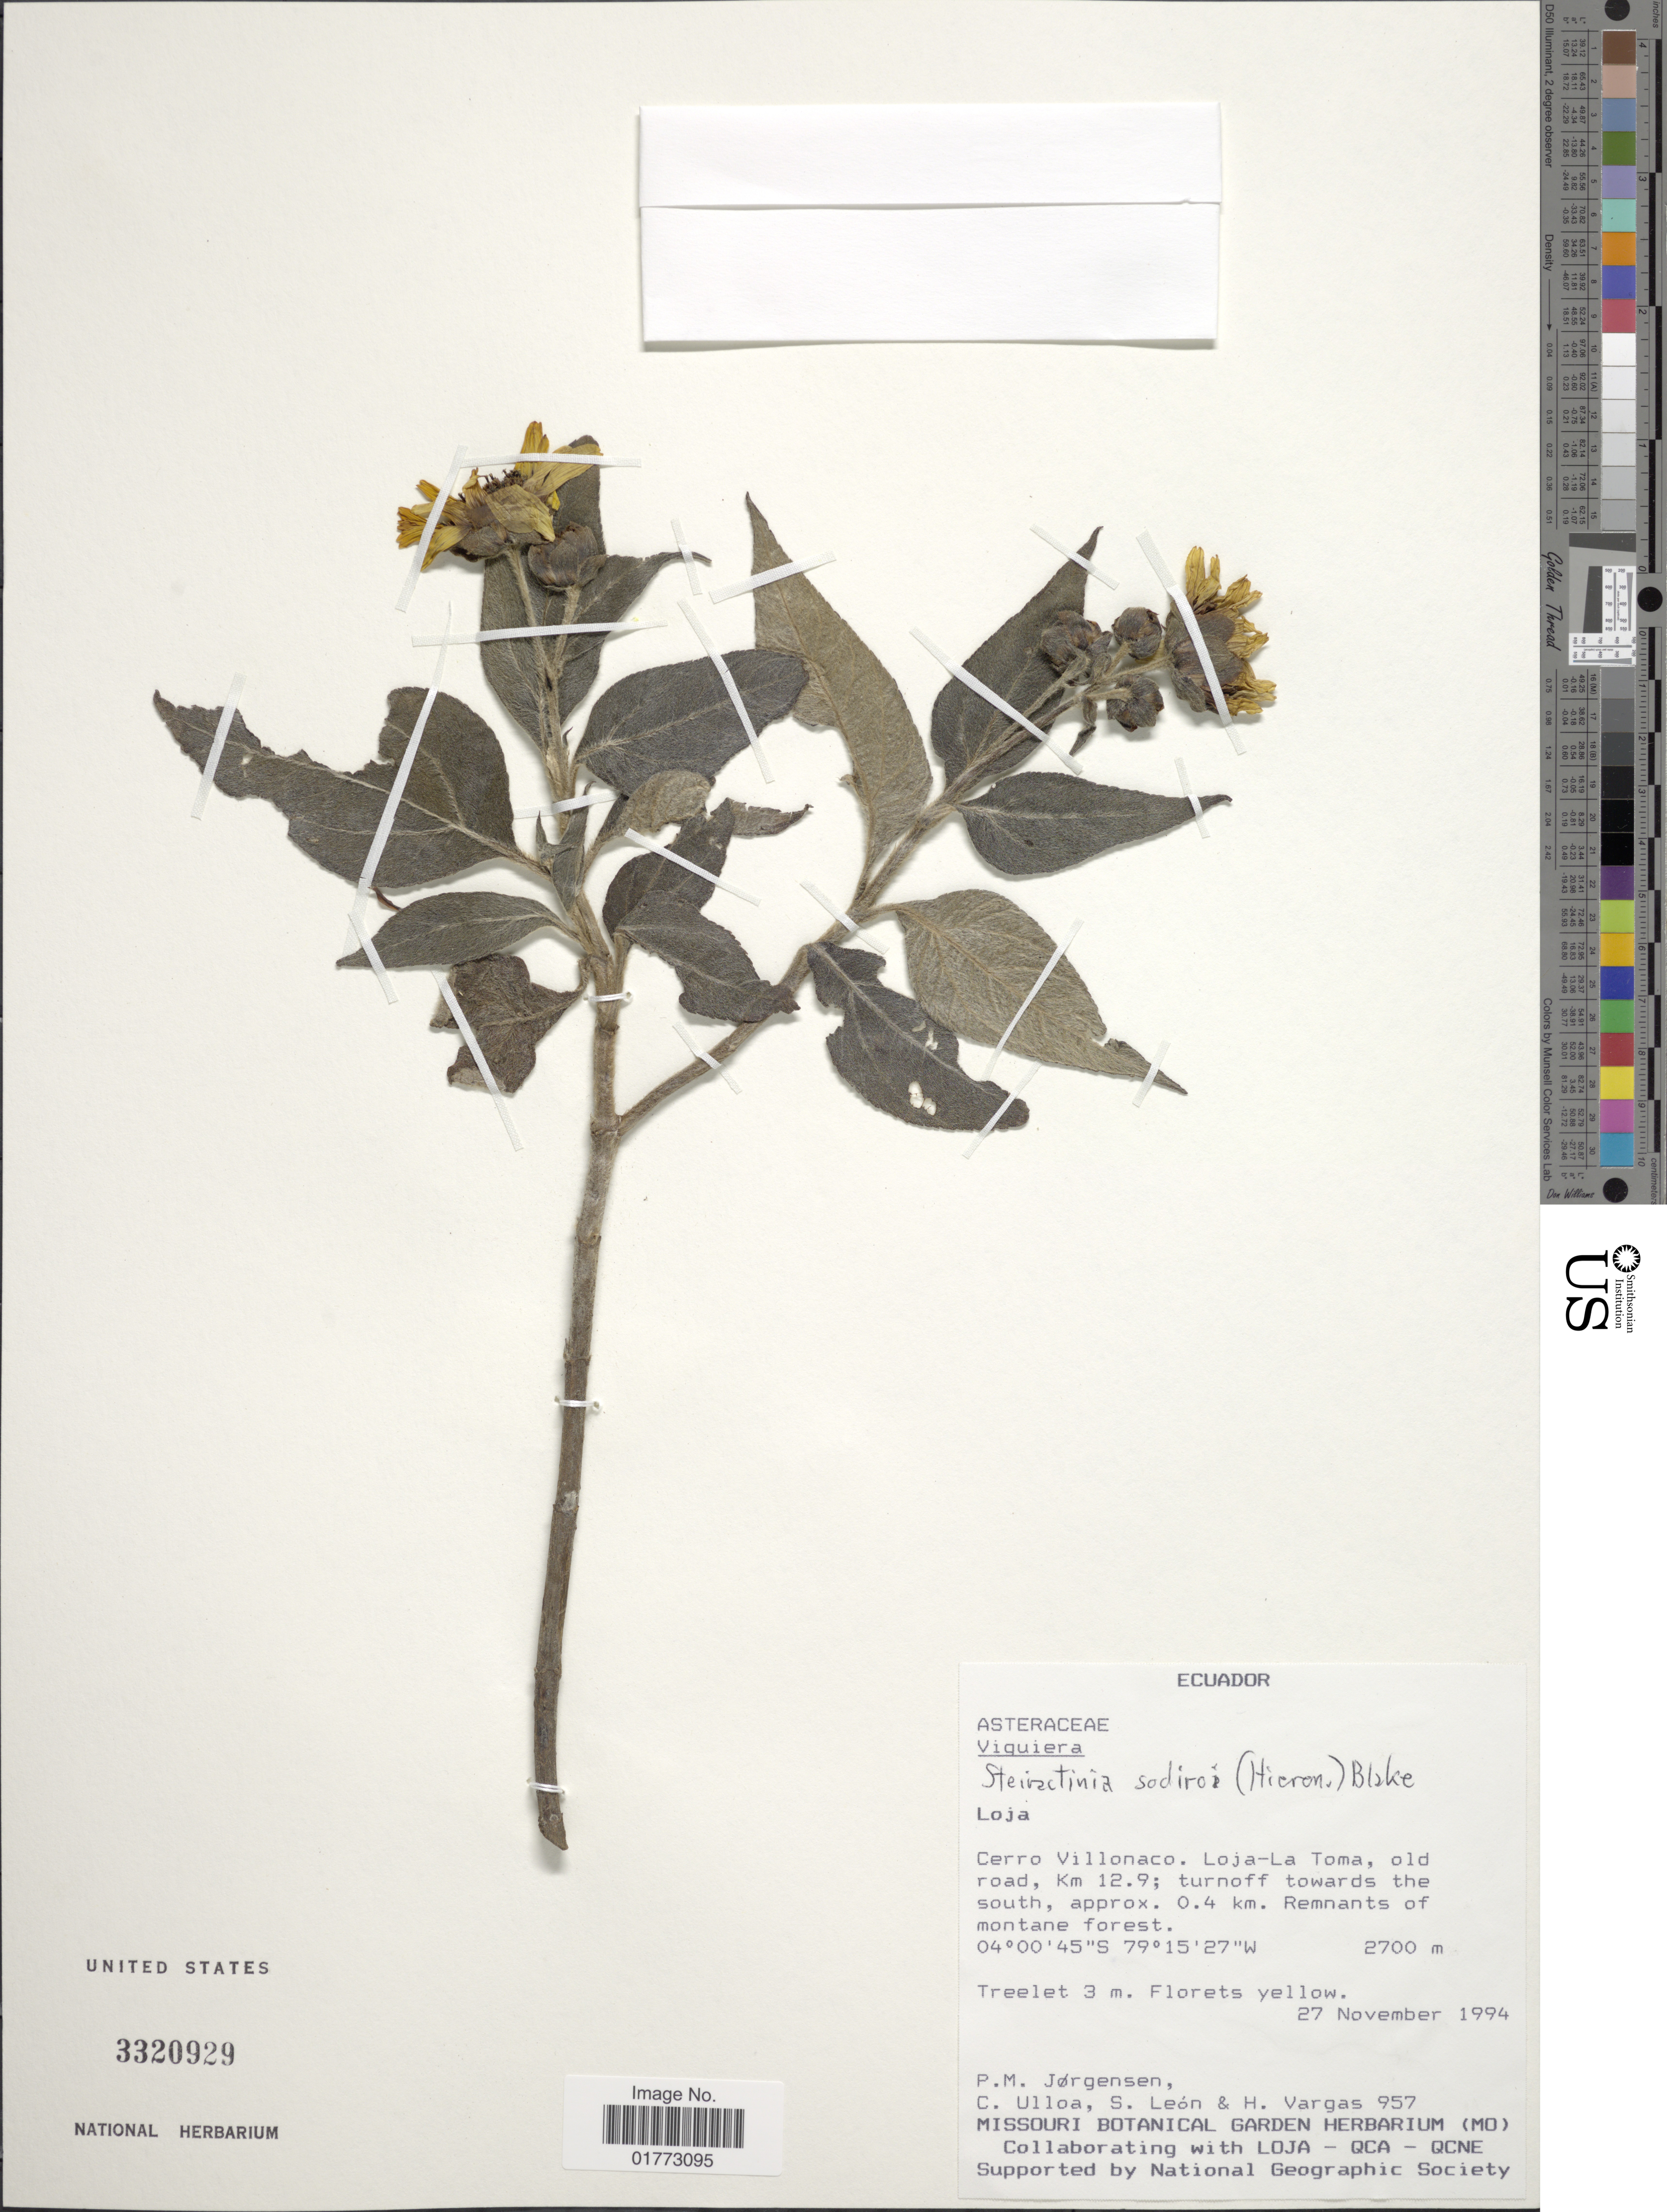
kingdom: Plantae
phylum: Tracheophyta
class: Magnoliopsida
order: Asterales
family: Asteraceae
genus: Steiractinia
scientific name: Steiractinia sodiroi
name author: (Hieron. ex Sodiro) S.F. Blake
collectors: P. M. Jørgensen, C. Ulloa, S. León & H. Vargas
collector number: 957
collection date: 1994-11-27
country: Ecuador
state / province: Loja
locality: Cerro Villonaco, Loja-La Toma, old road, km 12.9; turnoff towards the south, approx. 0.4 km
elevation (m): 2700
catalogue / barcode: US 3320929